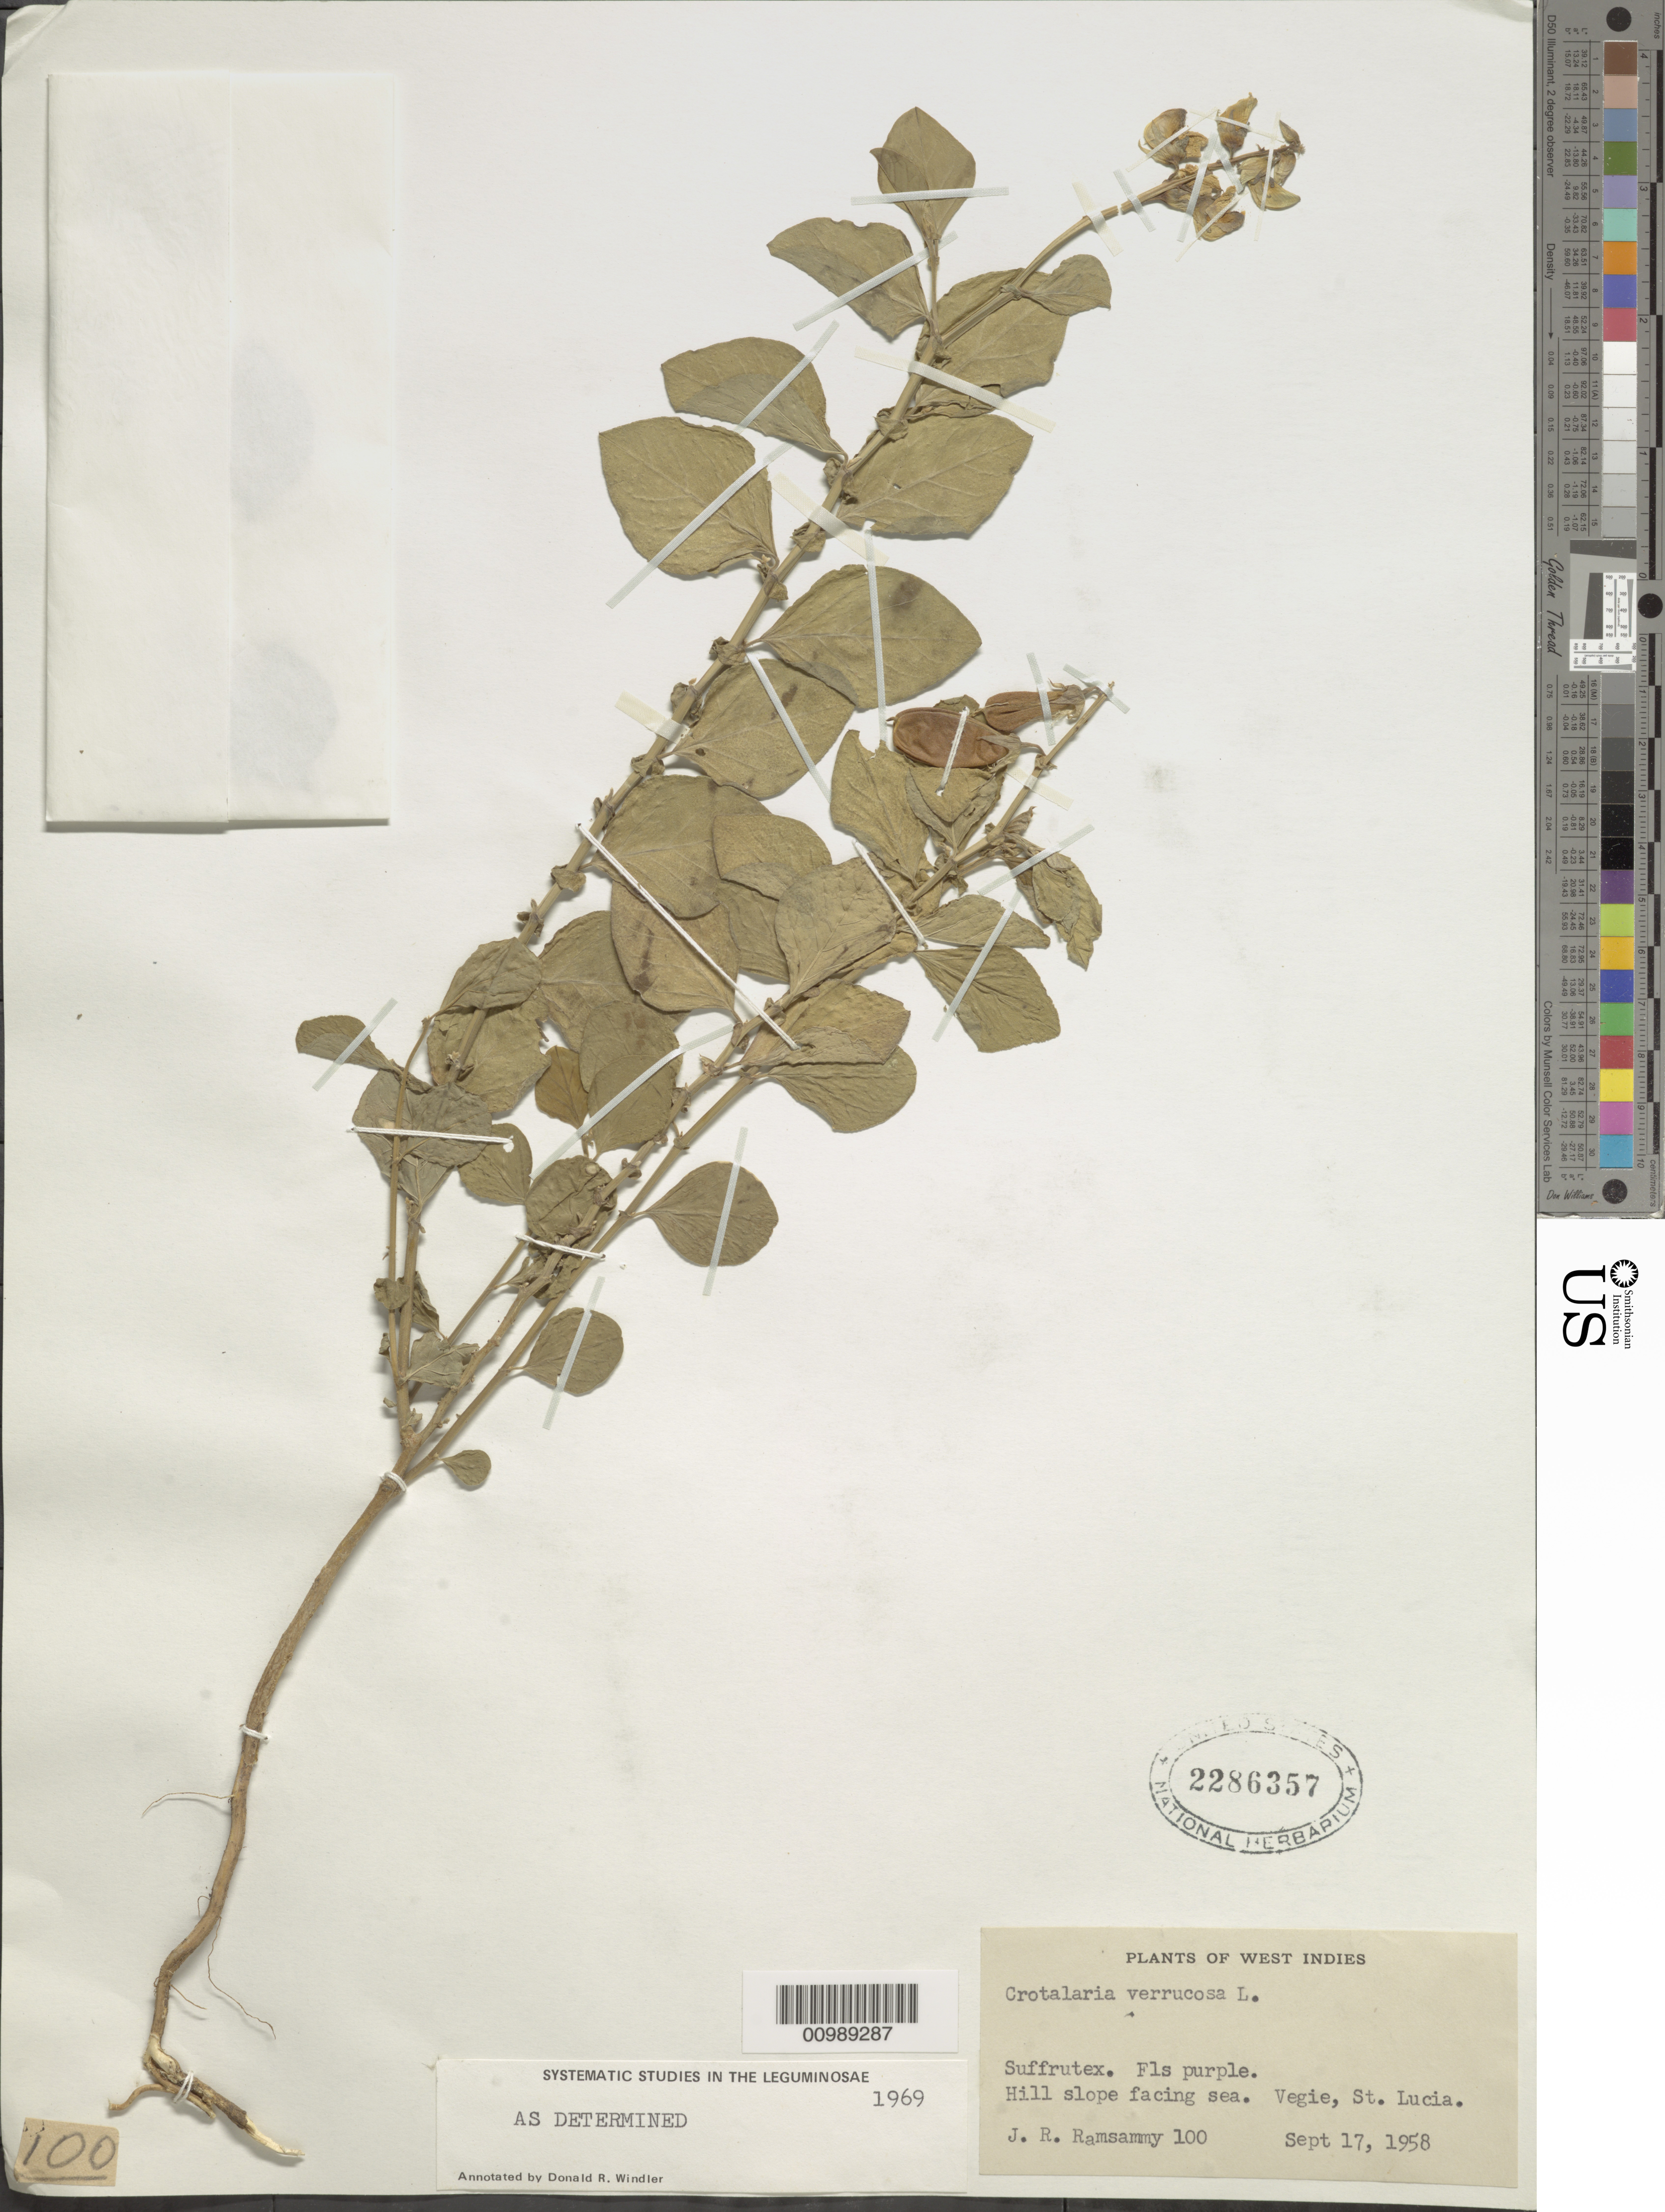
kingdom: Plantae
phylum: Tracheophyta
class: Magnoliopsida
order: Fabales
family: Fabaceae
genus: Crotalaria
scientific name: Crotalaria verrucosa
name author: L.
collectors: P. Ramphal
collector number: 100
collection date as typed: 17 Sep 1958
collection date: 1958-09-17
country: St. Lucia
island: St. Lucia I.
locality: Vegie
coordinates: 0 N, 0 E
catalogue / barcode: US 2286357